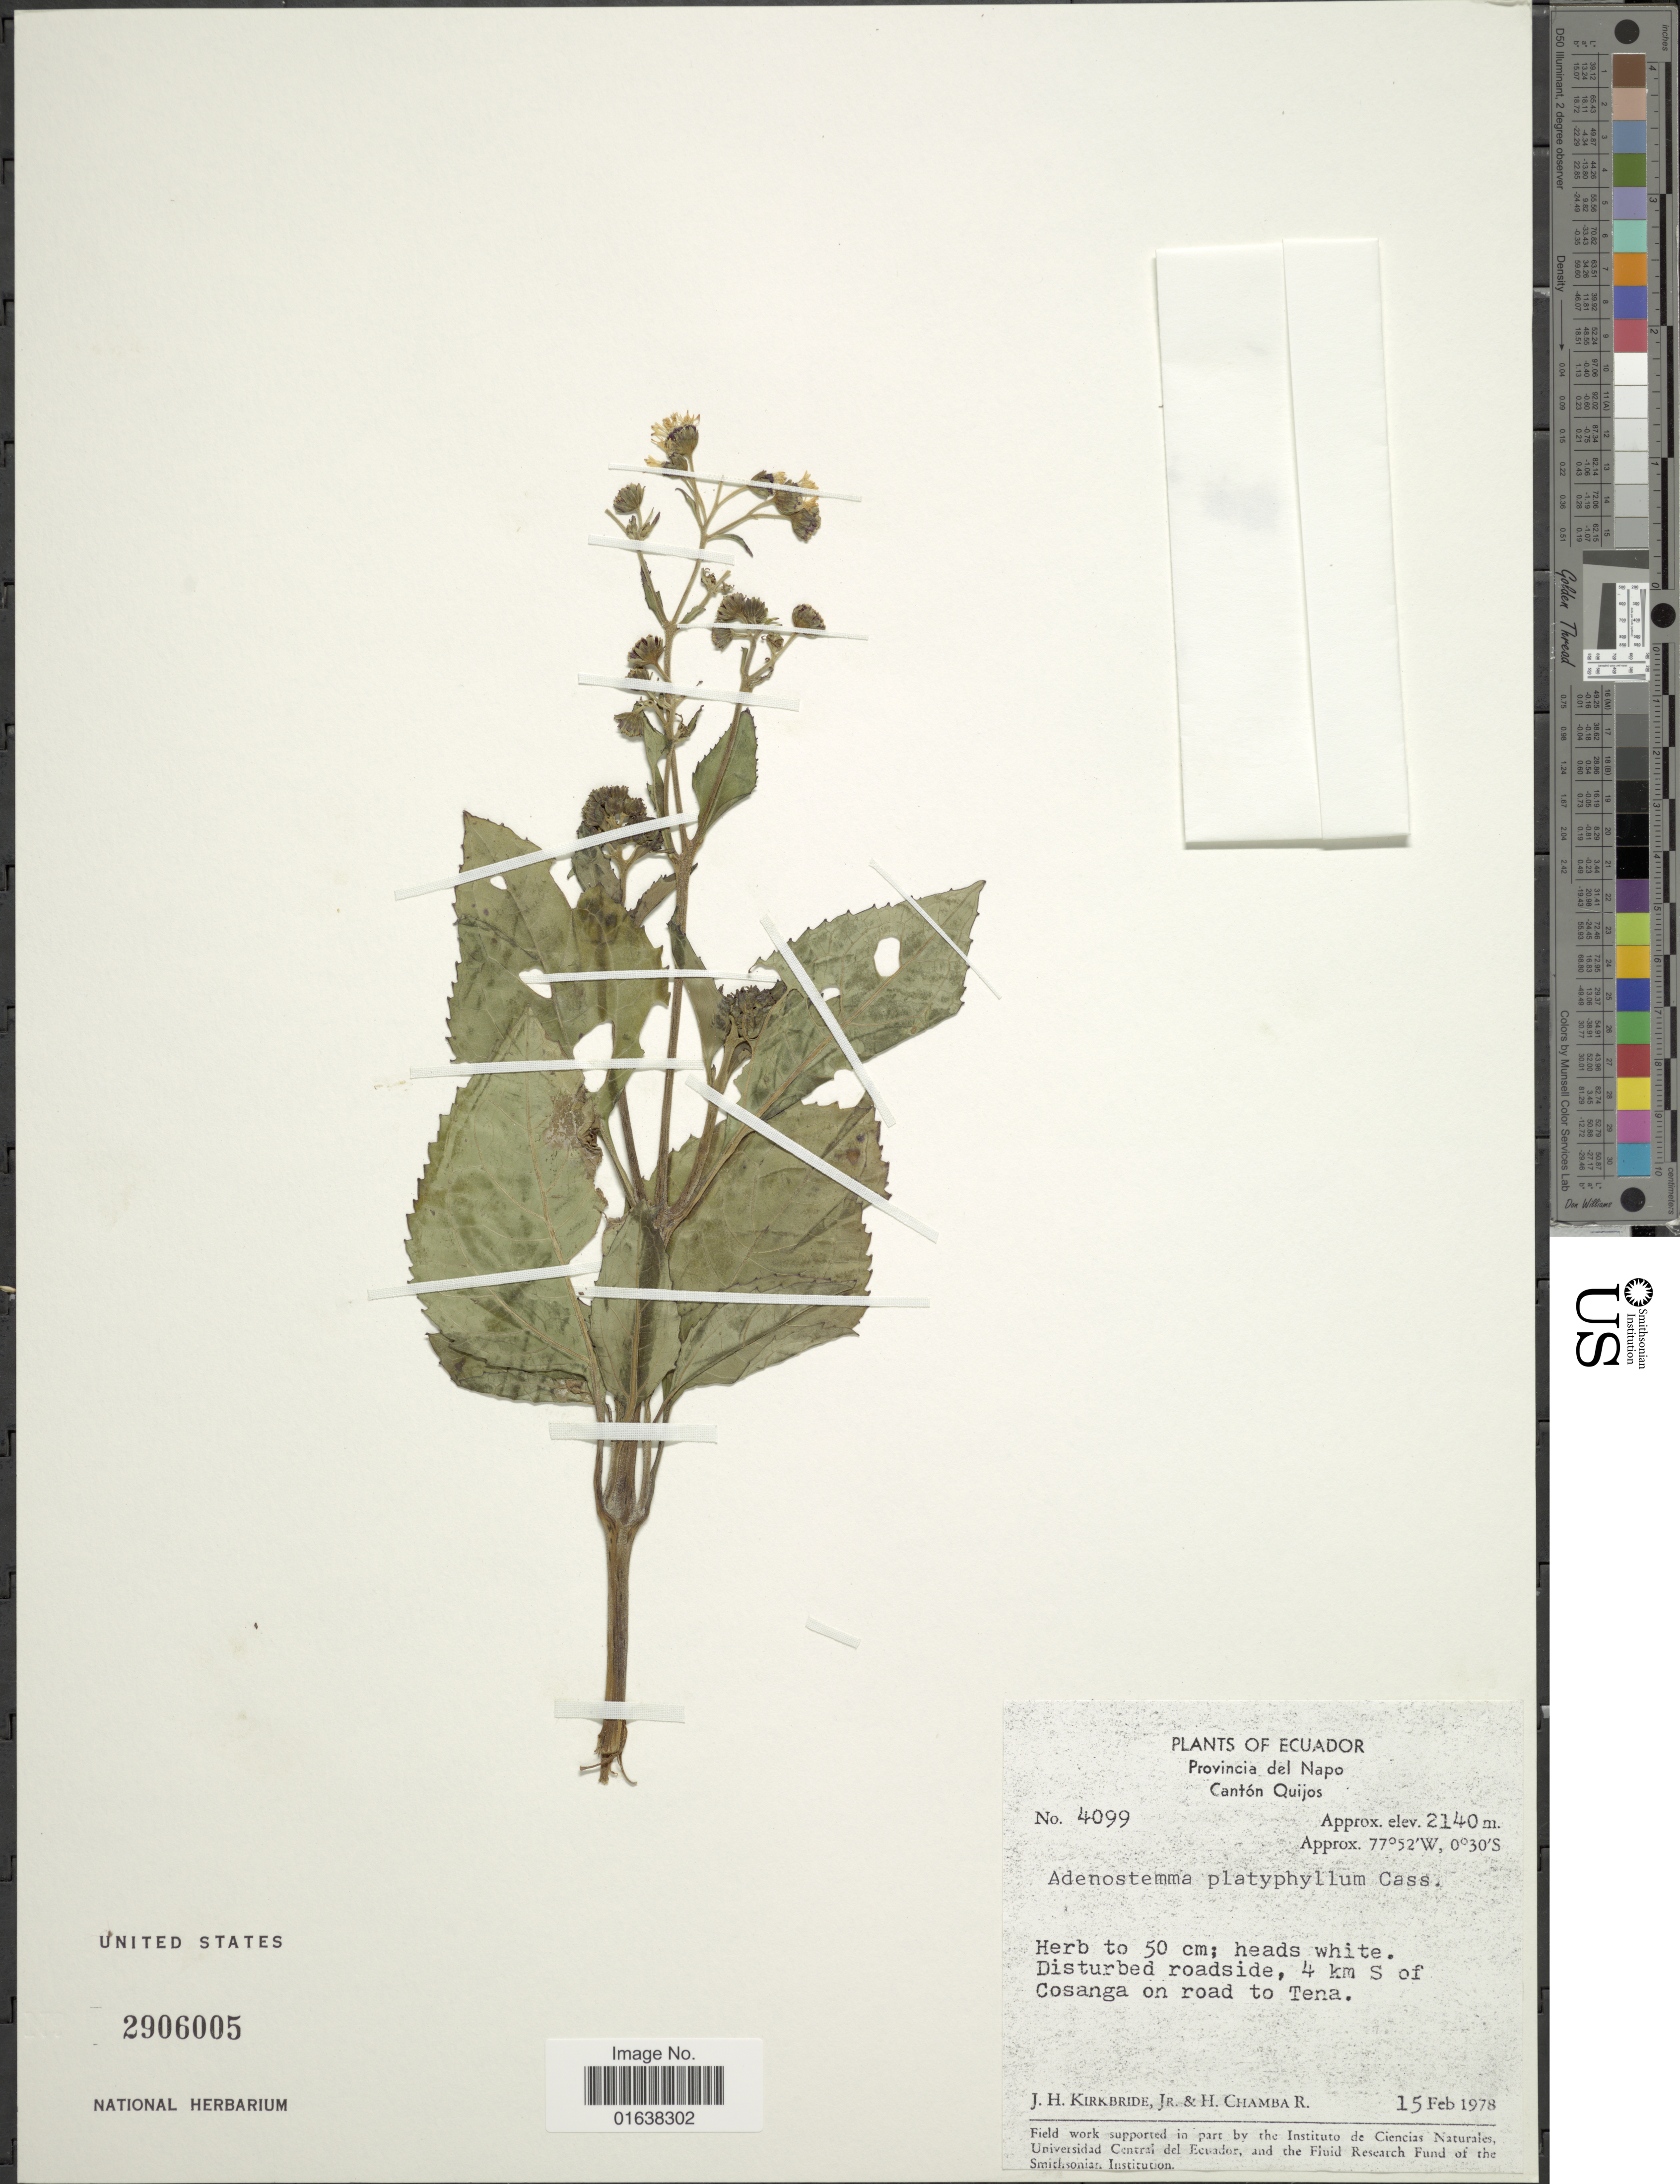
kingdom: Plantae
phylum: Tracheophyta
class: Magnoliopsida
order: Asterales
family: Asteraceae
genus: Adenostemma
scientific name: Adenostemma platyphyllum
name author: Cass.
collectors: J. H. Kirkbride & H. Chamba-R.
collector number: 4099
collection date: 1978-02-15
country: Ecuador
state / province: Napo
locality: Ecuador. Provincia del Napo. Canton Quijos. Disturbed roadside, 4 km S of Cosanga on road to Tena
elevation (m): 2140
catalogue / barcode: US 2906005